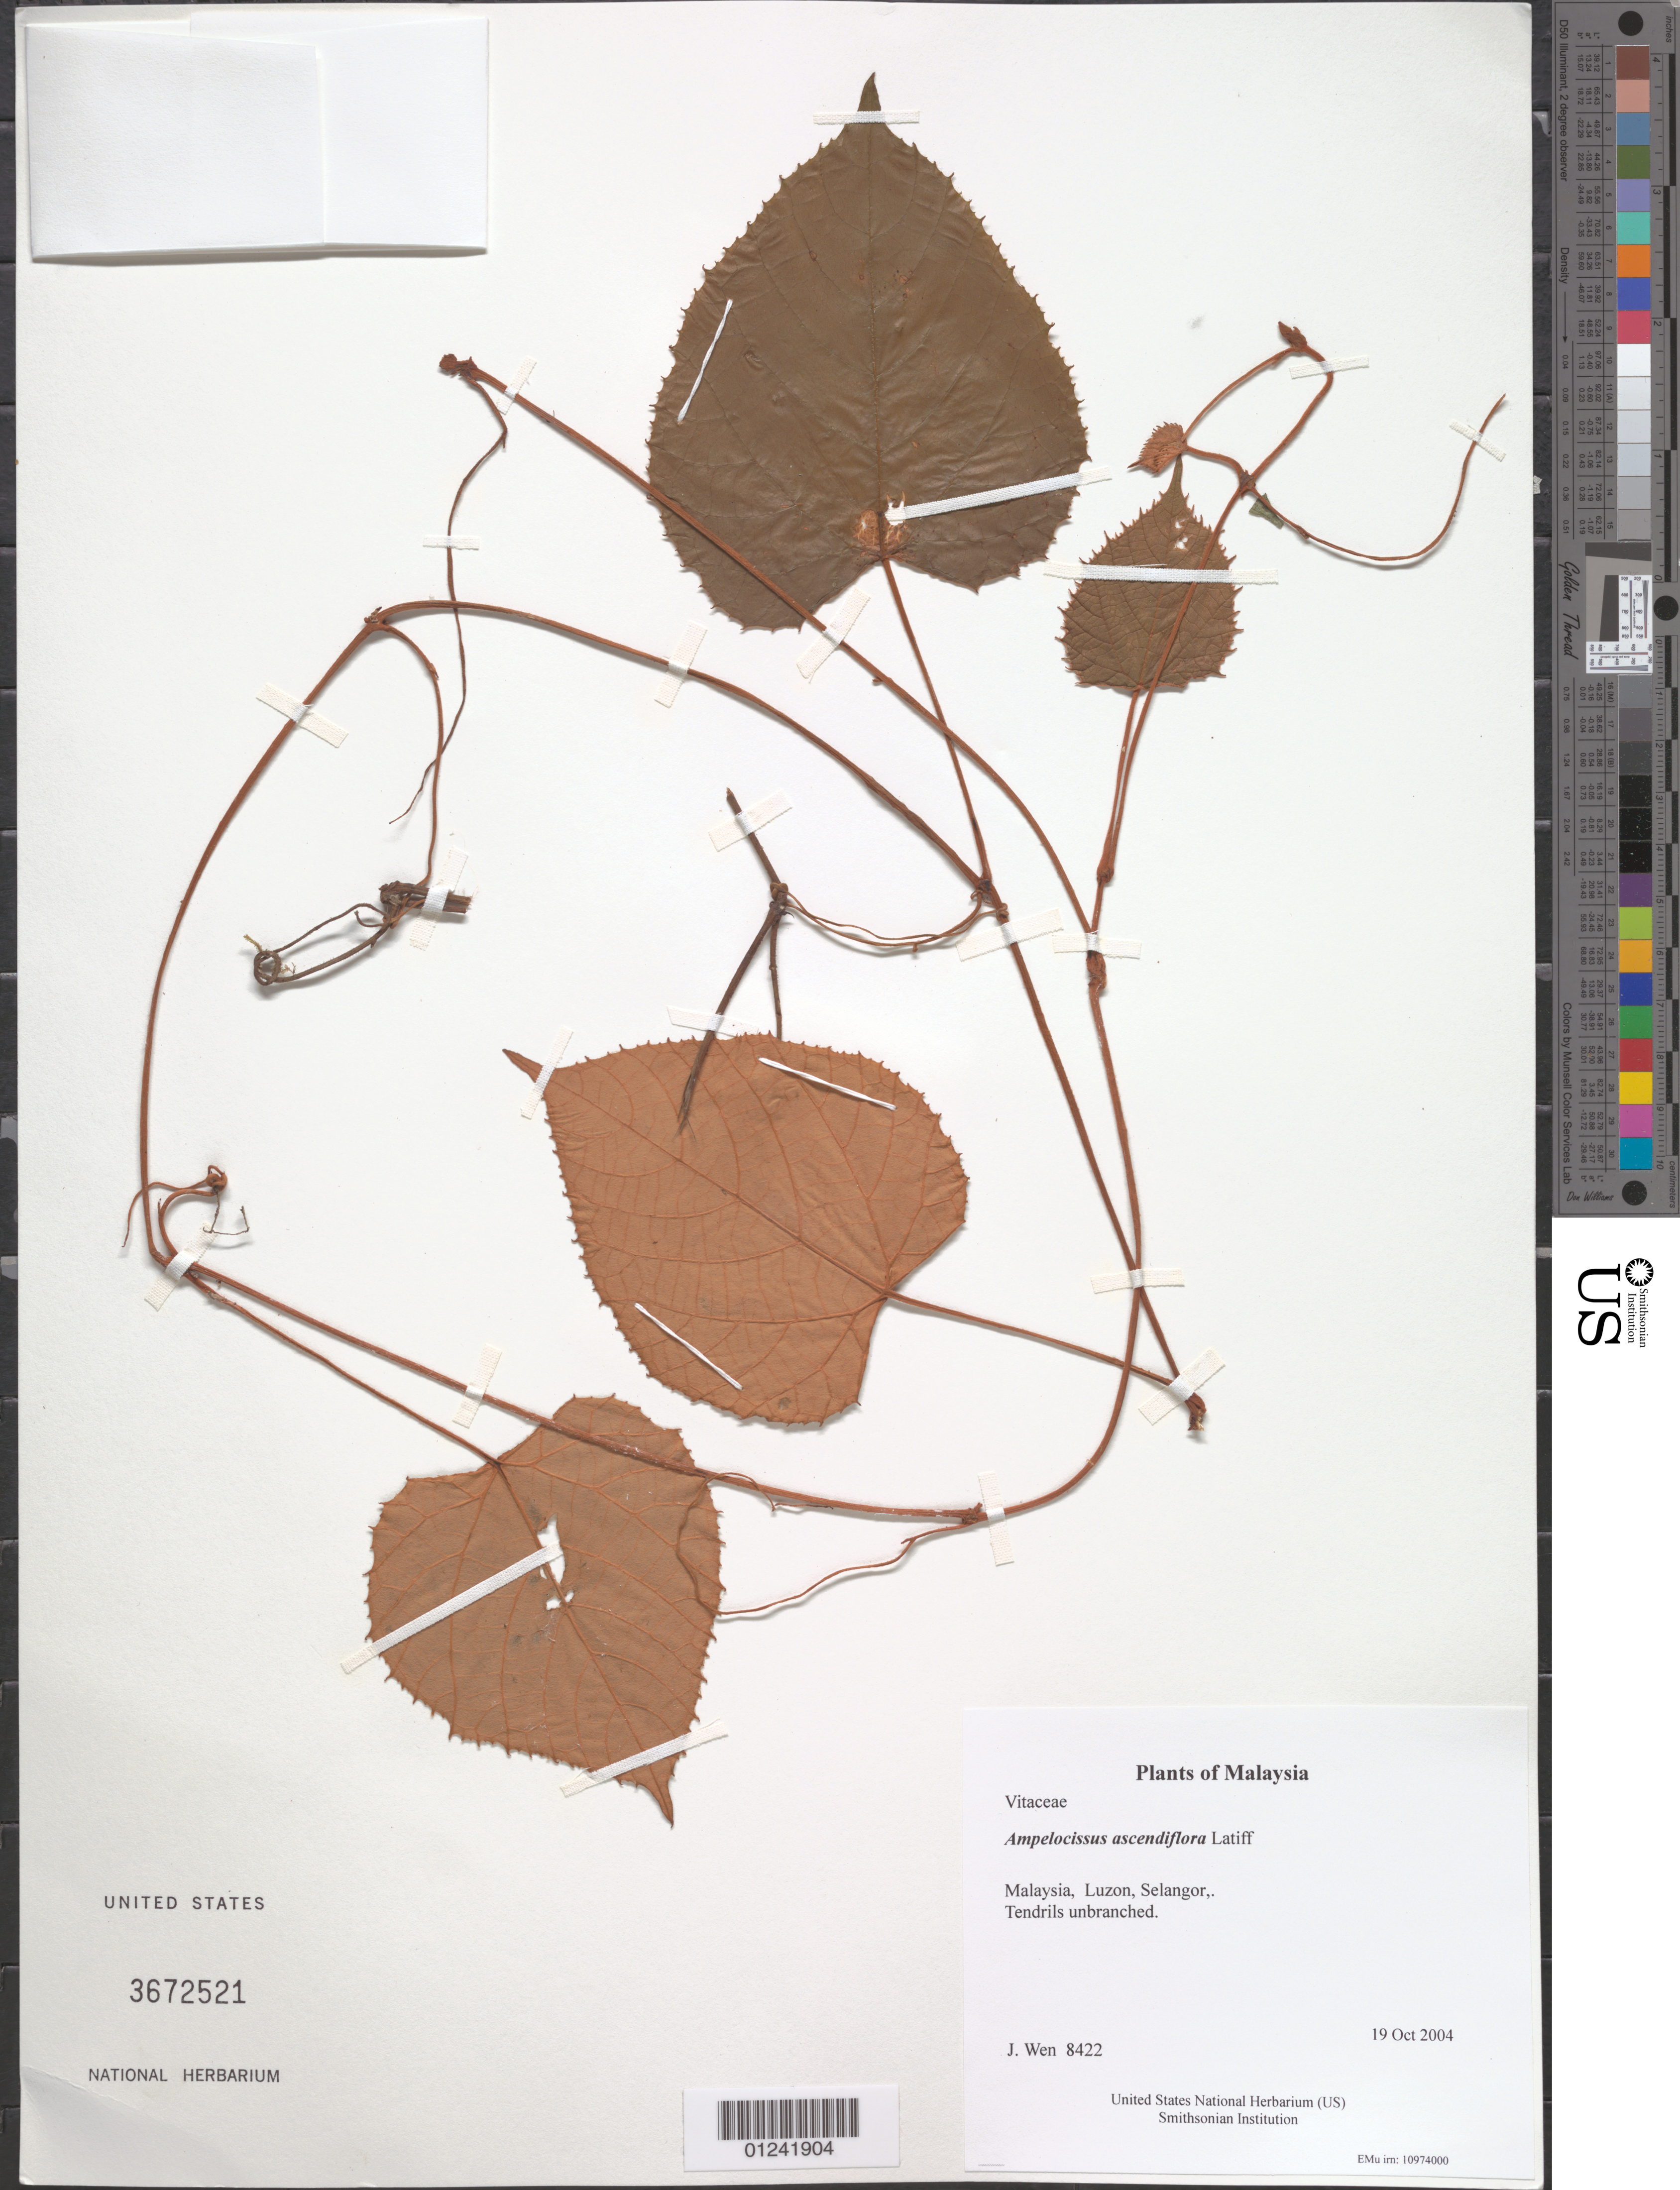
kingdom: Plantae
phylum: Tracheophyta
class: Magnoliopsida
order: Vitales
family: Vitaceae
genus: Ampelocissus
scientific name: Ampelocissus ascendiflora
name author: Latiff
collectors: J. Wen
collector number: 8422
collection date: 2004-10-19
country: Malaysia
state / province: Selangor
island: Luzon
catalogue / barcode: US 3672521